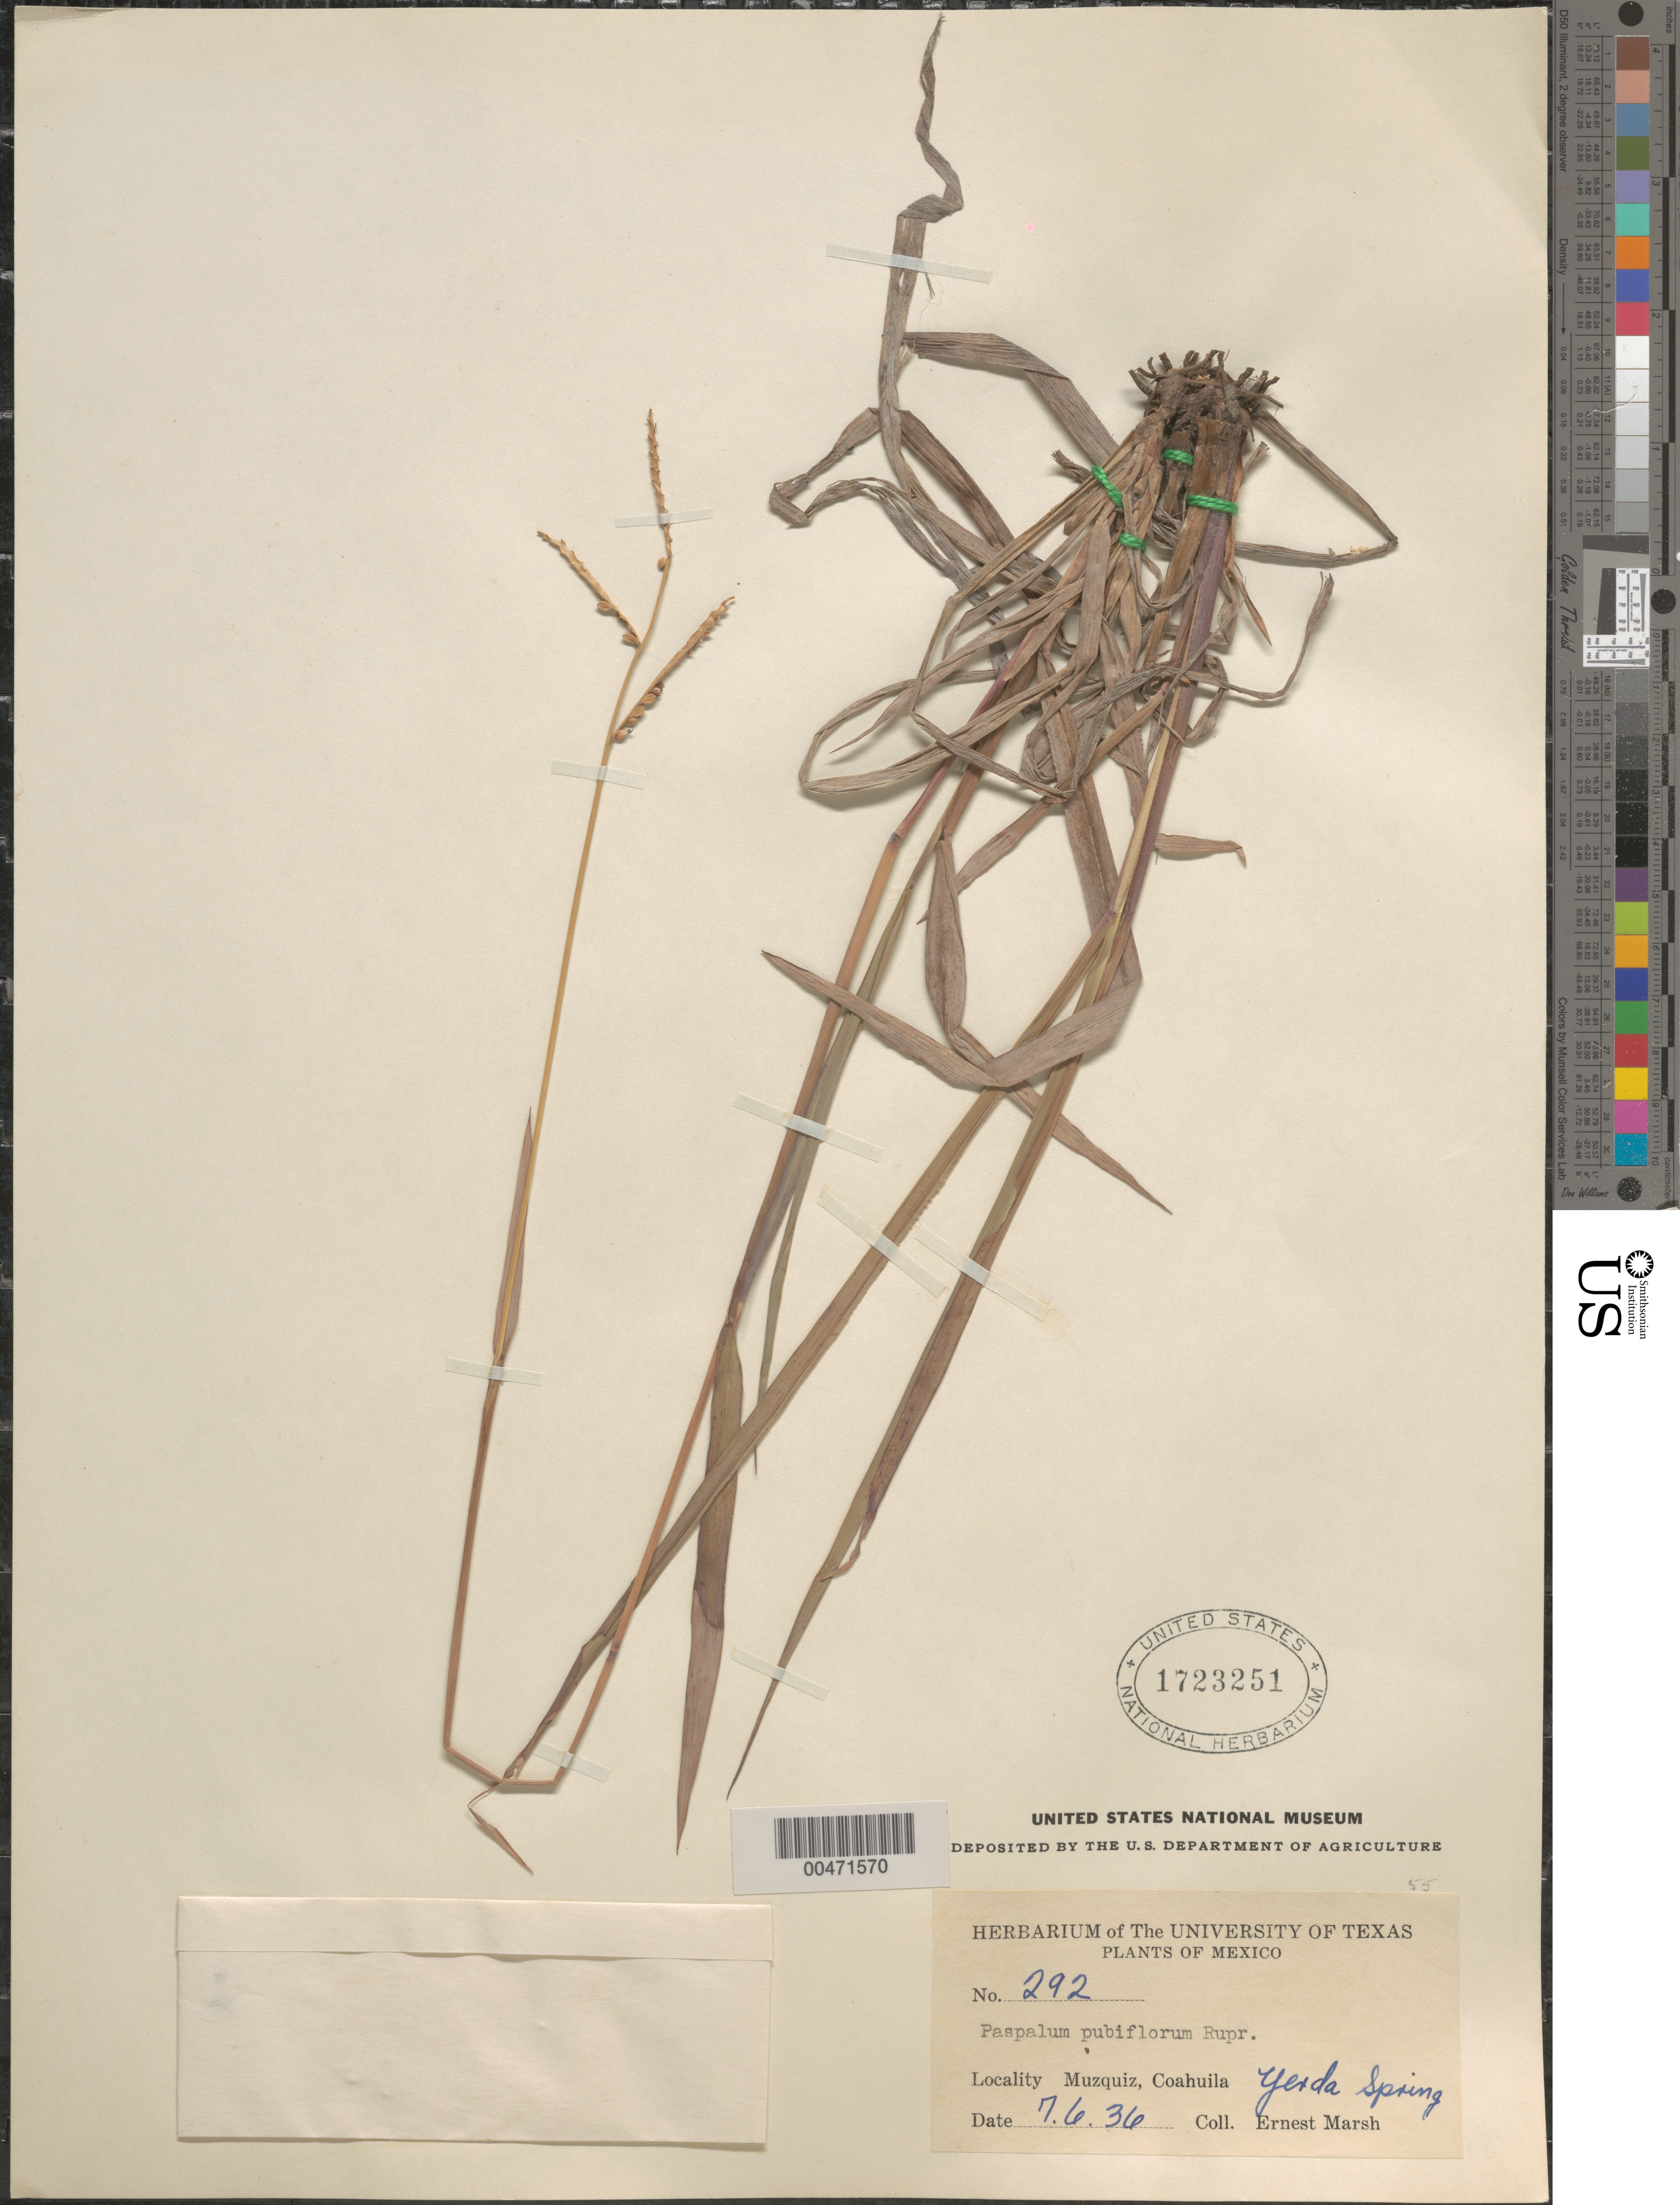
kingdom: Plantae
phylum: Tracheophyta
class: Liliopsida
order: Poales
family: Poaceae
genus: Paspalum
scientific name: Paspalum pubiflorum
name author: Rupr. ex E. Fourn.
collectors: E. Marsh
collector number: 292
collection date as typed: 7 Jun 1936 or 6 Jul 1936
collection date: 1936-06-07 or 1936-07-06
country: Mexico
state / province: Coahuila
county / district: Múzquiz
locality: Yerda Spring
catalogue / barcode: US 1723251